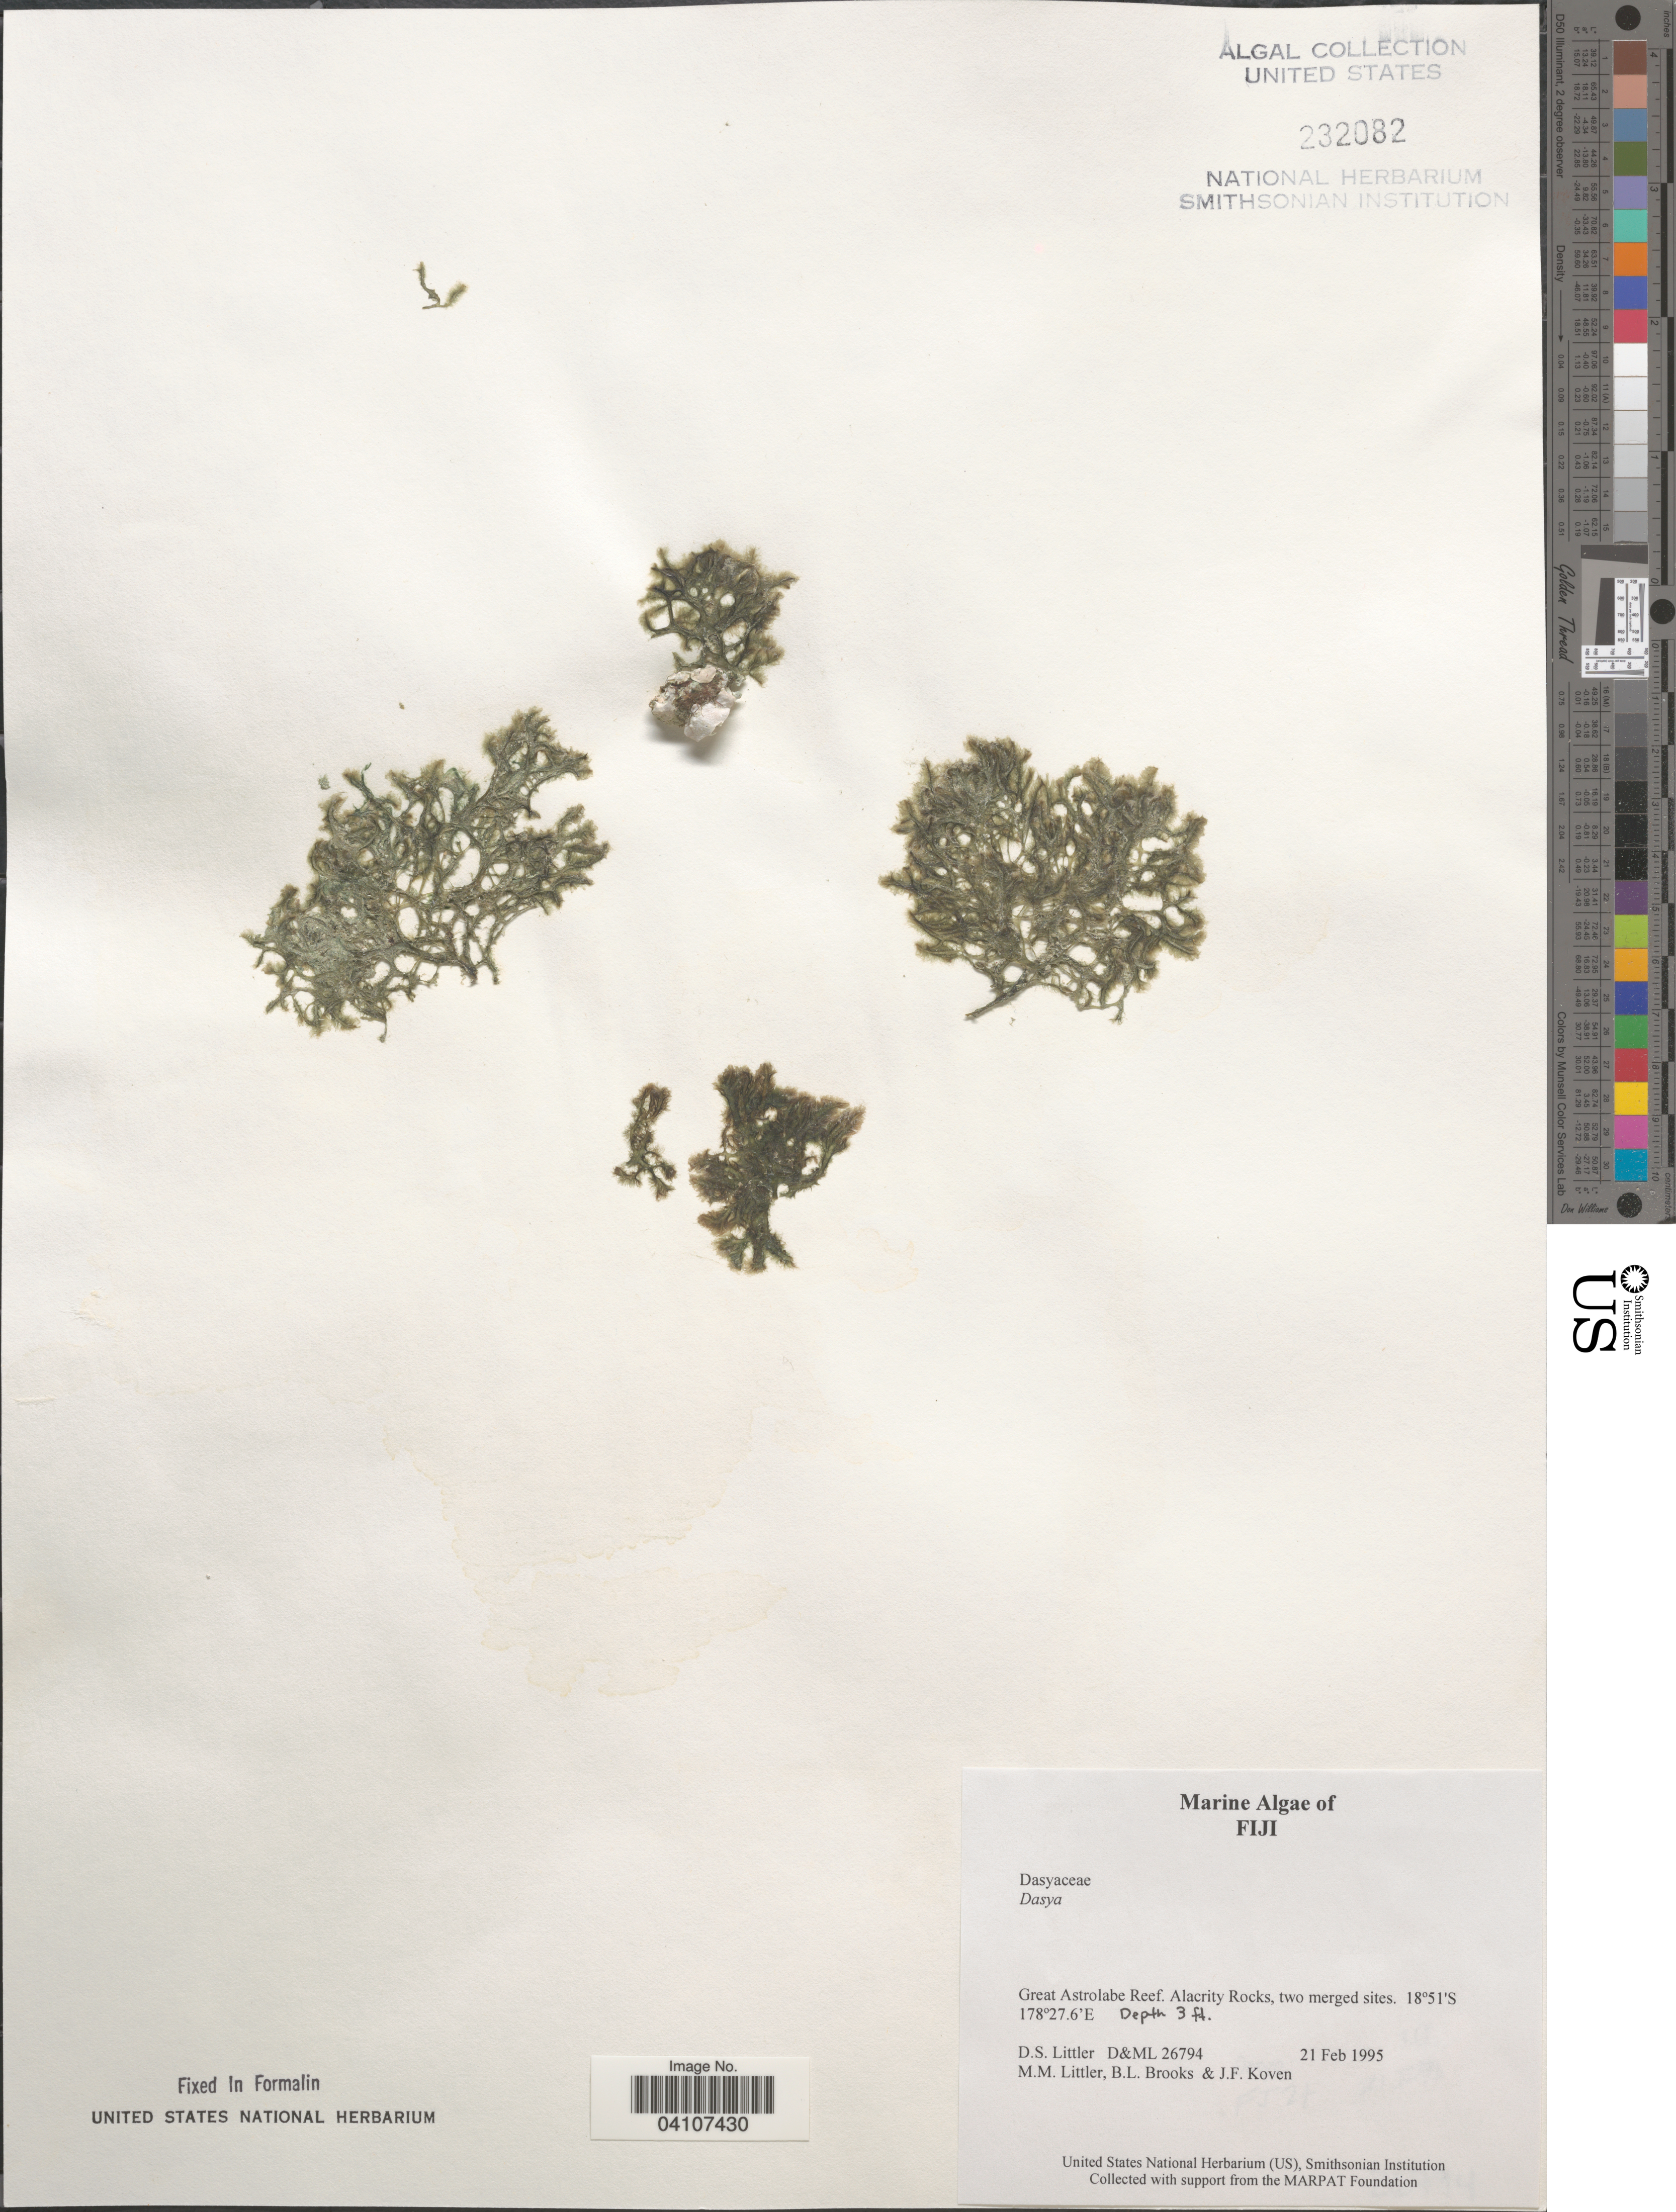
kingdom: Plantae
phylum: Rhodophyta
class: Florideophyceae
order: Ceramiales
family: Dasyaceae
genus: Dasya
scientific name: Dasya sp.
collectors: D. S. Littler, B. Brooks & J. Koven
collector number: D&ML 26794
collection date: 1995-02-21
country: Fiji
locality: Great Astrolabe Reef. Alacrity Rocks, two merged sites.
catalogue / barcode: US 232082